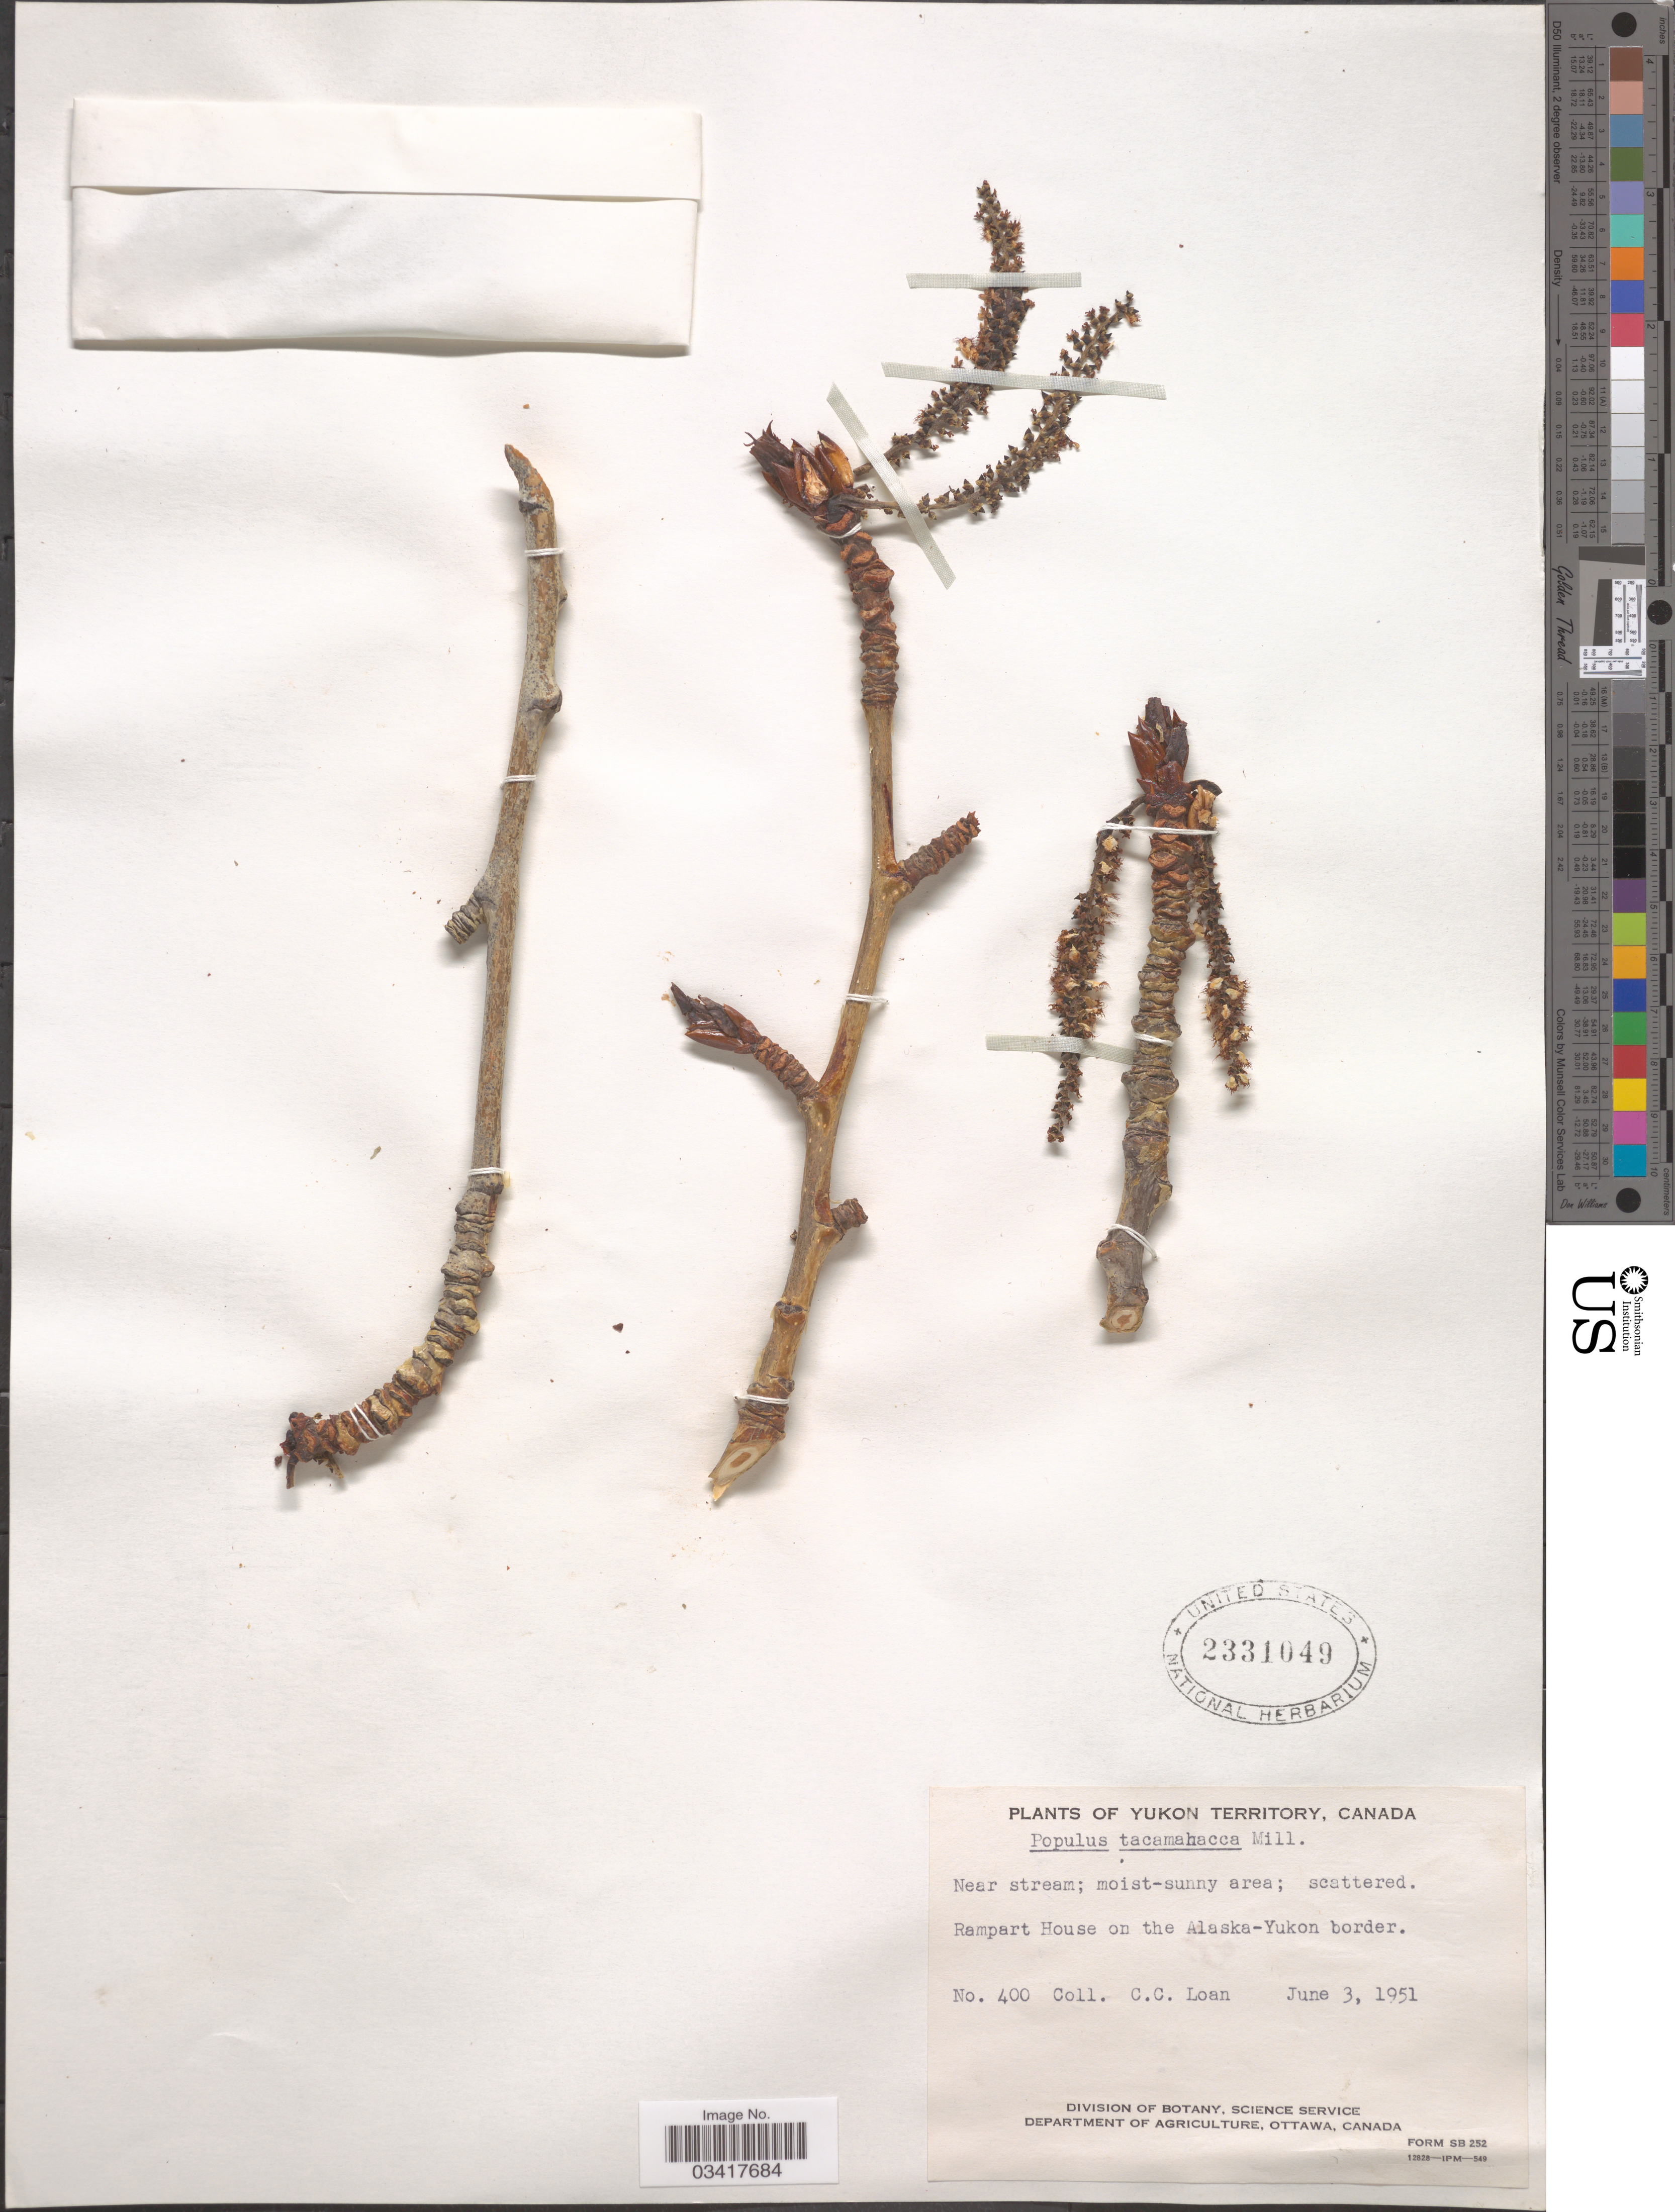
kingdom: Plantae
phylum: Tracheophyta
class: Magnoliopsida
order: Malpighiales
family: Salicaceae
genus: Populus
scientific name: Populus balsamifera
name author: L.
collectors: C. Loan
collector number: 400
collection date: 1951-06-03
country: Canada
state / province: Yukon Territory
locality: Rampart House on the Alaska-Yukon border.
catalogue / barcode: US 2331049